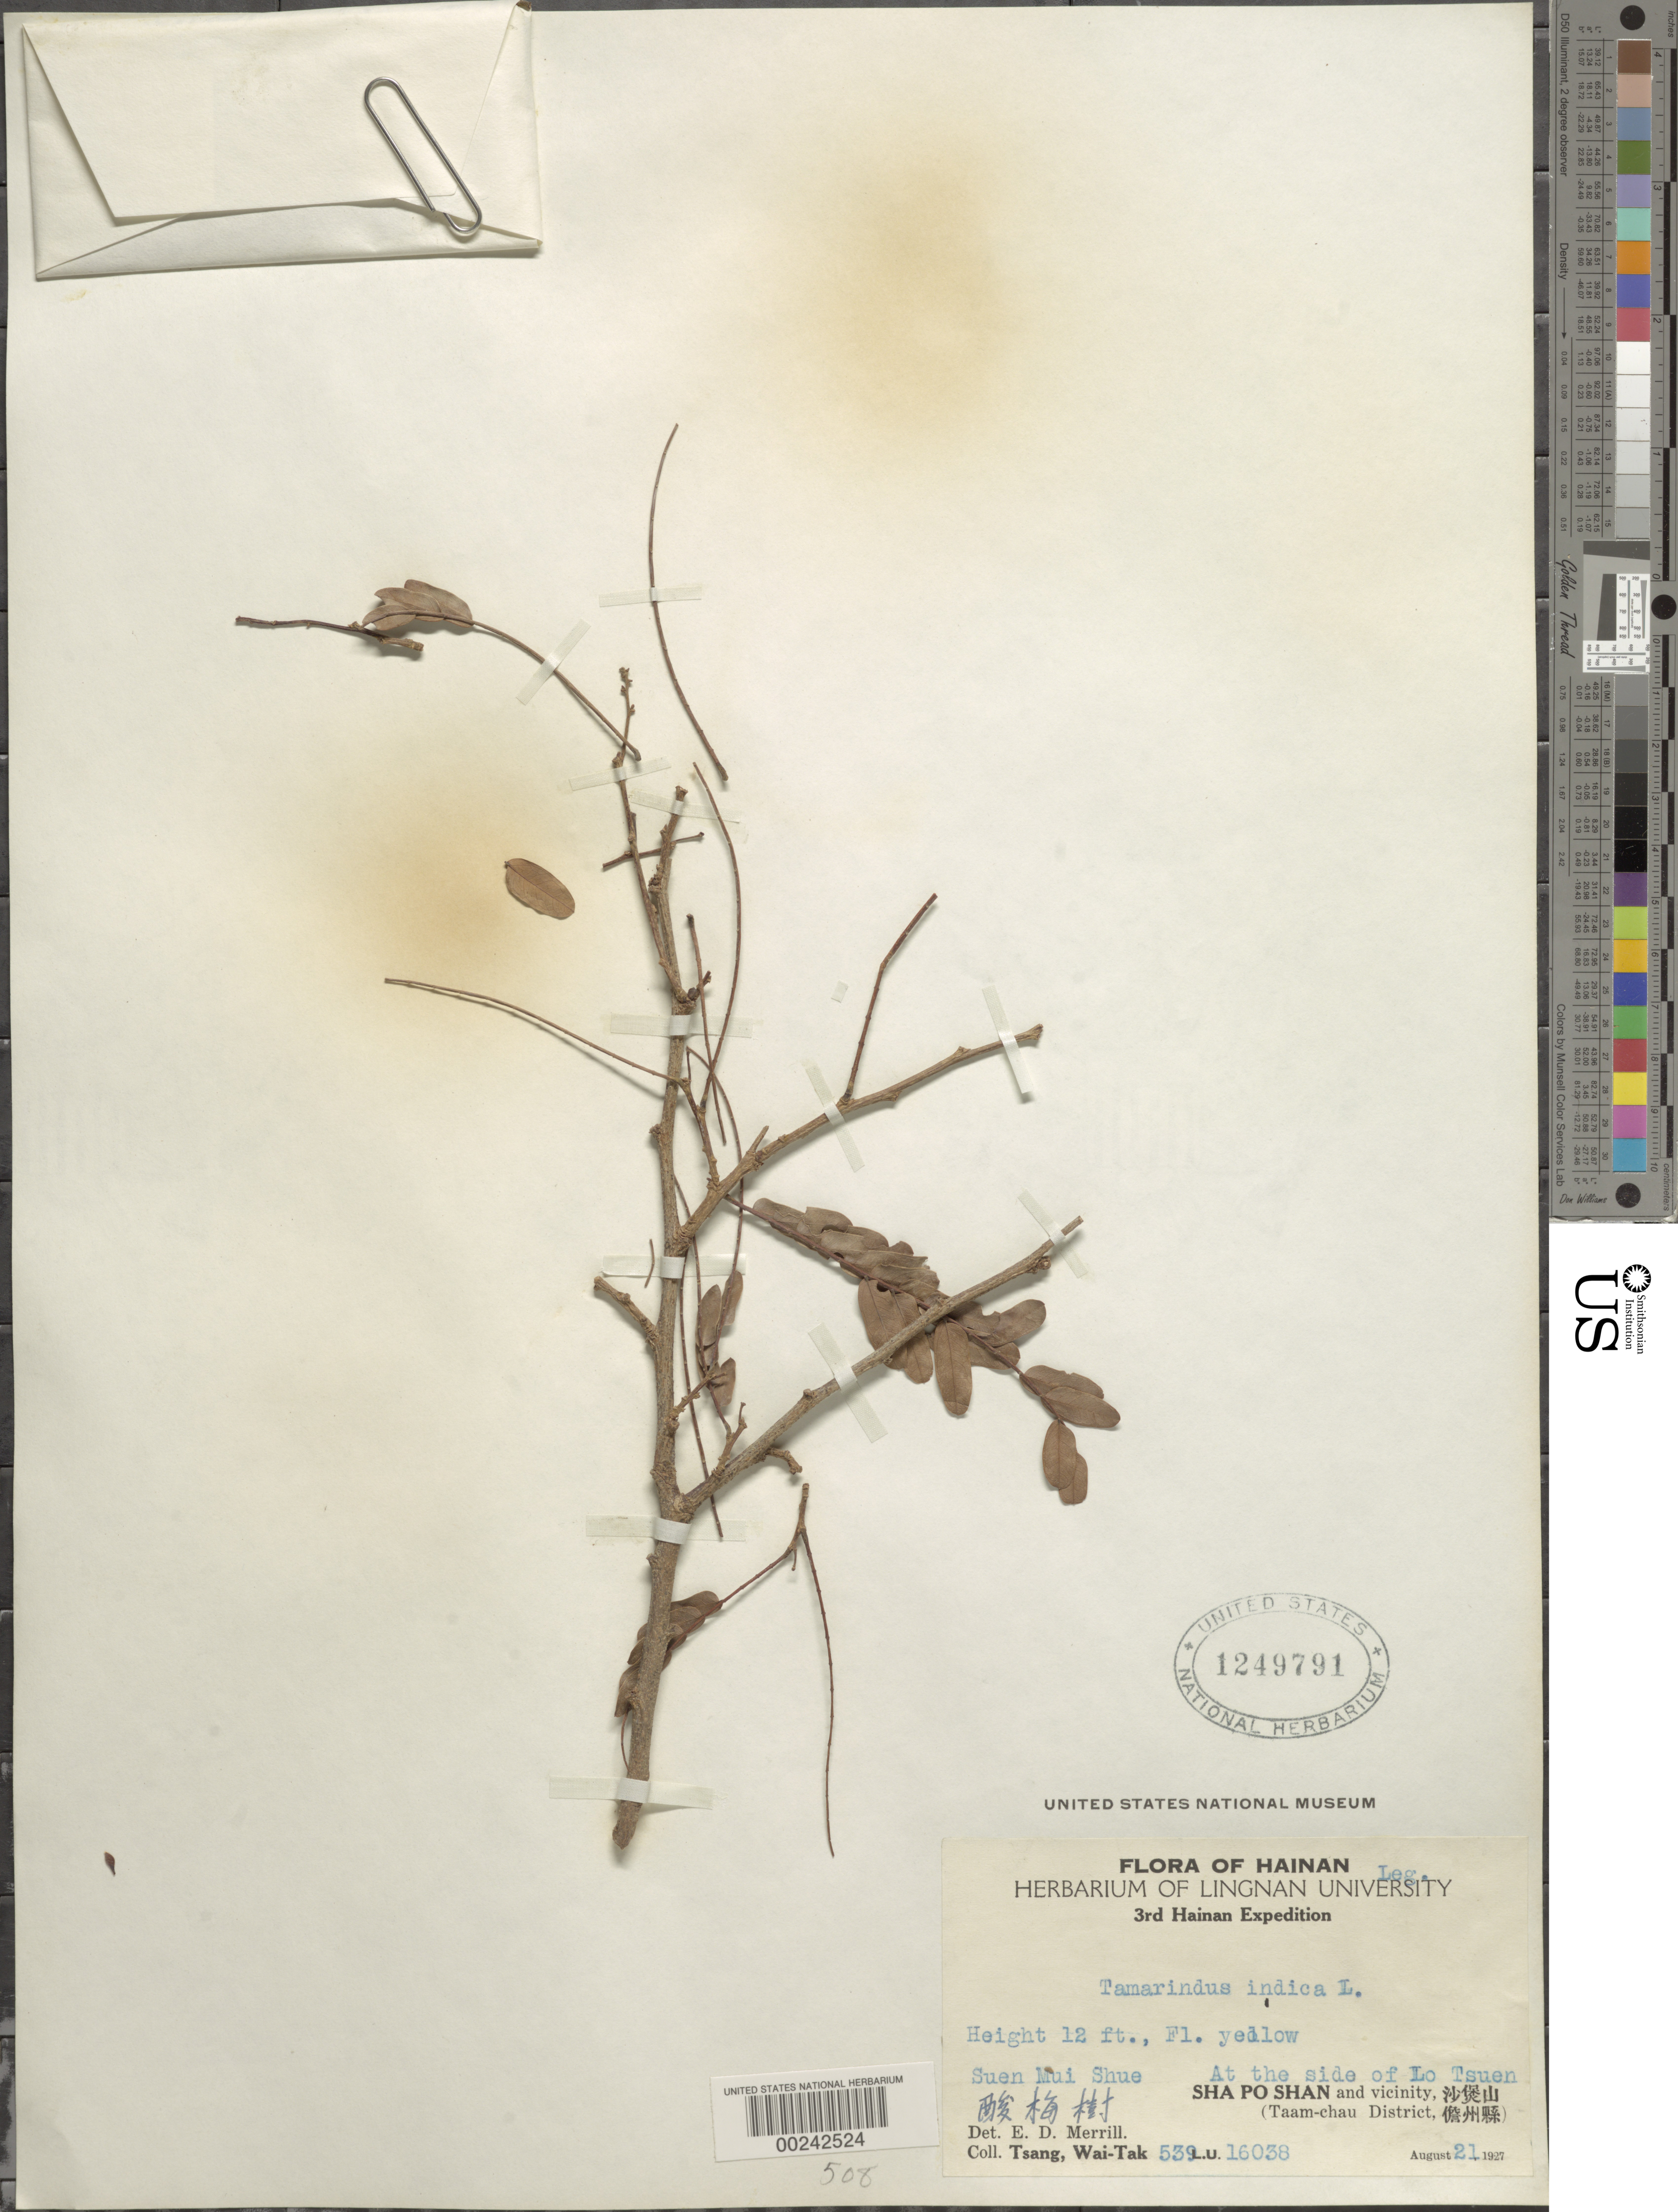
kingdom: Plantae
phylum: Tracheophyta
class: Magnoliopsida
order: Fabales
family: Fabaceae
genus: Tamarindus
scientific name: Tamarindus indica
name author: L.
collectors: W. T. Tsang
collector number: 539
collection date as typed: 21 Aug 1927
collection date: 1927-08-21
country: China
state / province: Hainan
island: Hainan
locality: Suen mui shue, at the side of lo tsuen; sha po shan and vicinity, taam-chau dist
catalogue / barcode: US 1249791